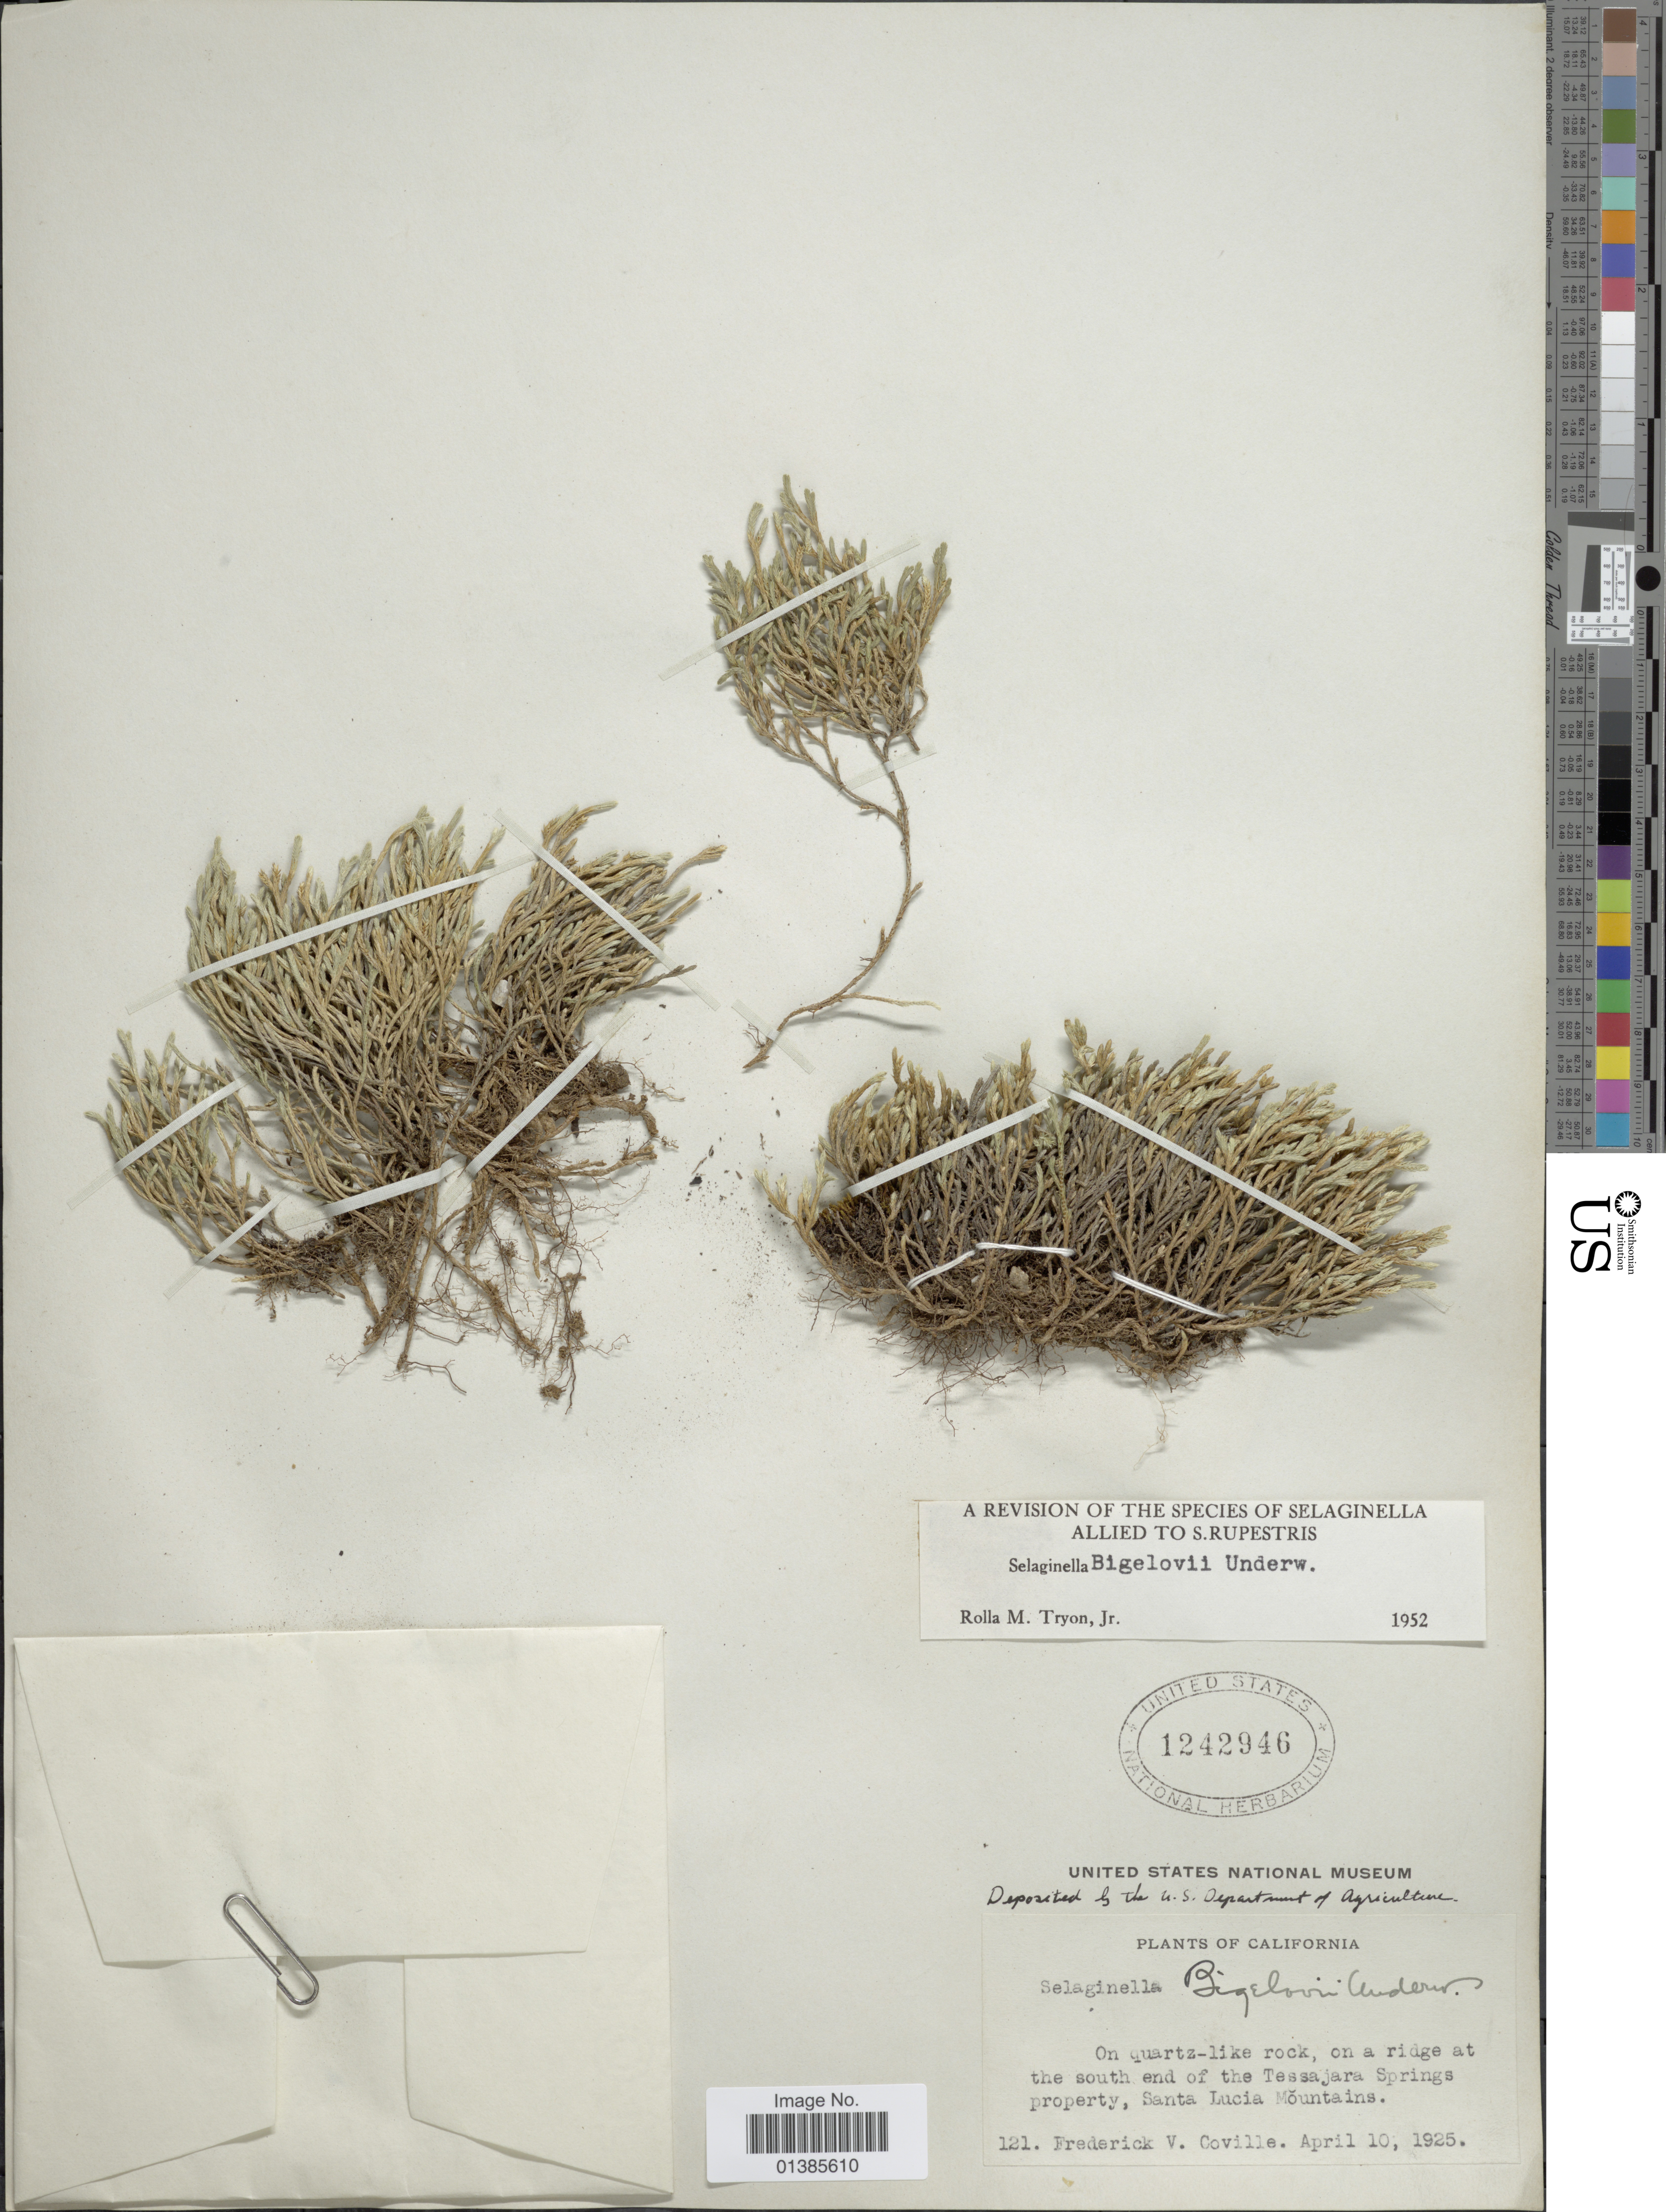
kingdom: Plantae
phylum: Tracheophyta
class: Lycopodiopsida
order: Selaginellales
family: Selaginellaceae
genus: Selaginella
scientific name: Selaginella bigelovii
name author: Underw.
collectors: F. V. Coville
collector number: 121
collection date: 1925-04-10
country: United States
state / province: California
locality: On quartz-like rock, on a ridge at the south end of the Tessajara Springs property, Santa Lucia Mountains.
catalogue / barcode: US 1242946